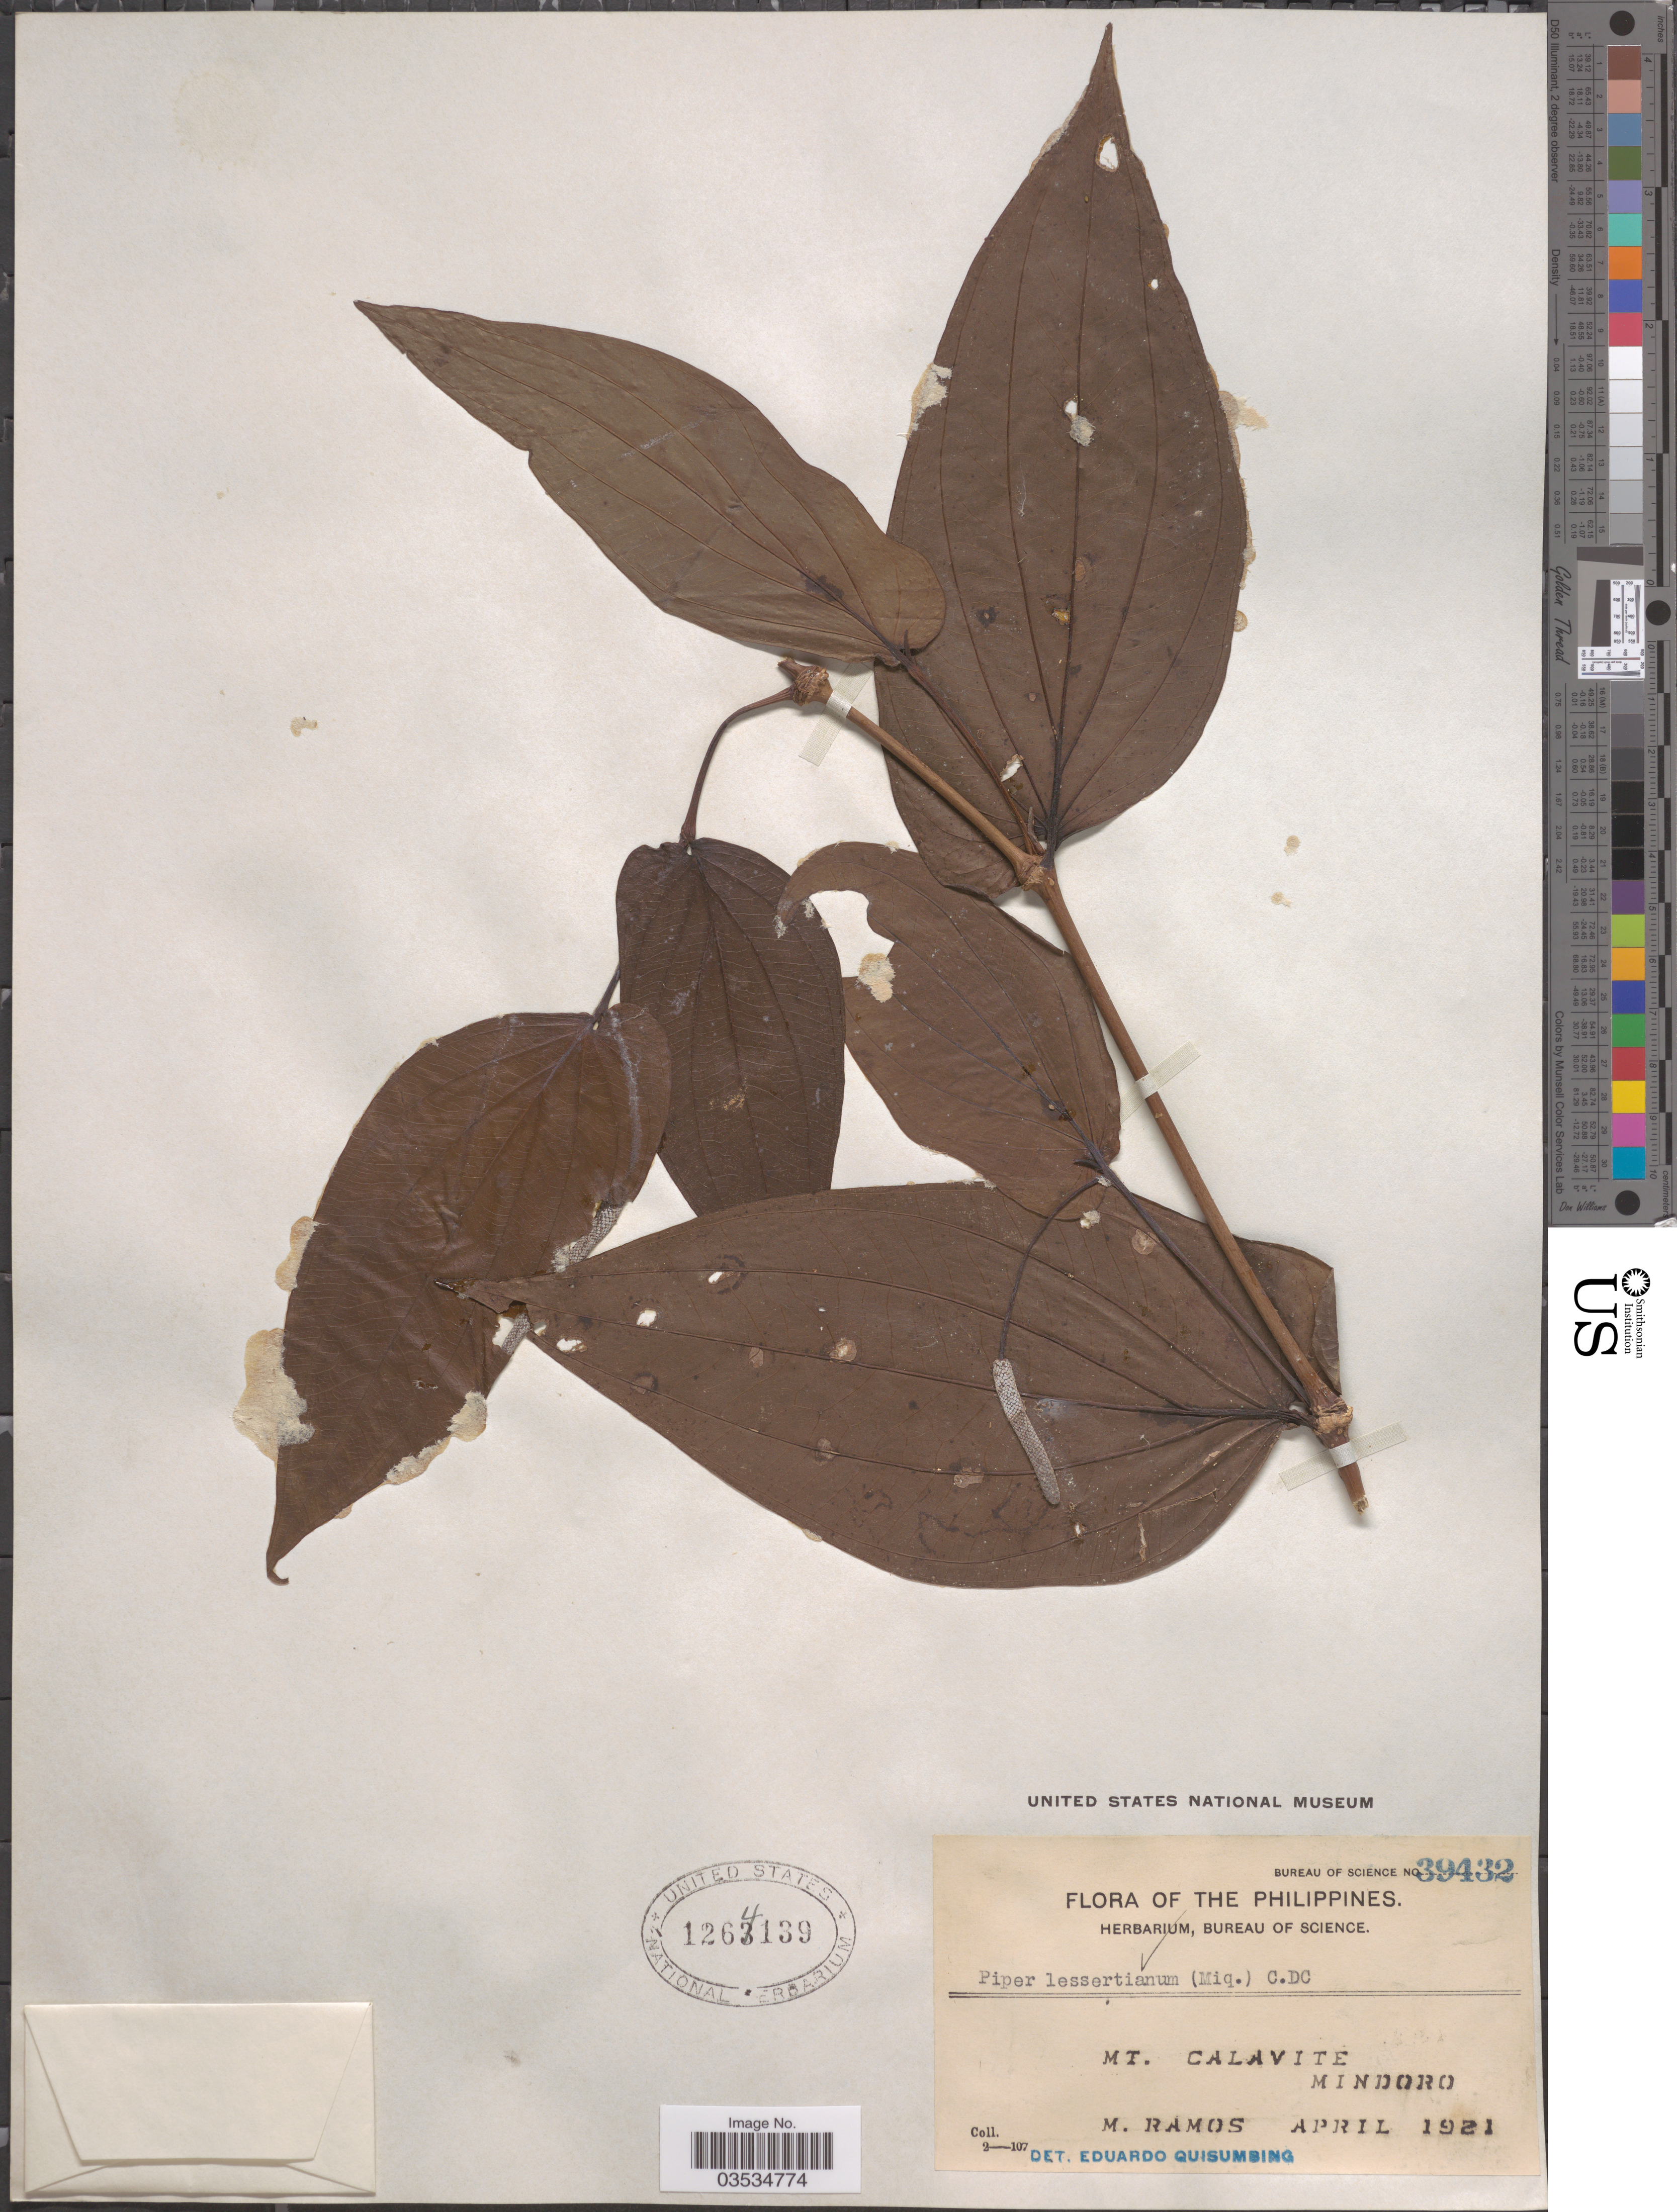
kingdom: Plantae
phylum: Tracheophyta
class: Magnoliopsida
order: Piperales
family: Piperaceae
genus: Piper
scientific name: Piper lessertianum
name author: C. DC.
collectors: M. Ramos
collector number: Bureau of Science 39432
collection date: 1921-04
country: Philippines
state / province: Mimaropa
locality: Mt. Calavite. Mindoro.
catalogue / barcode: US 1264139